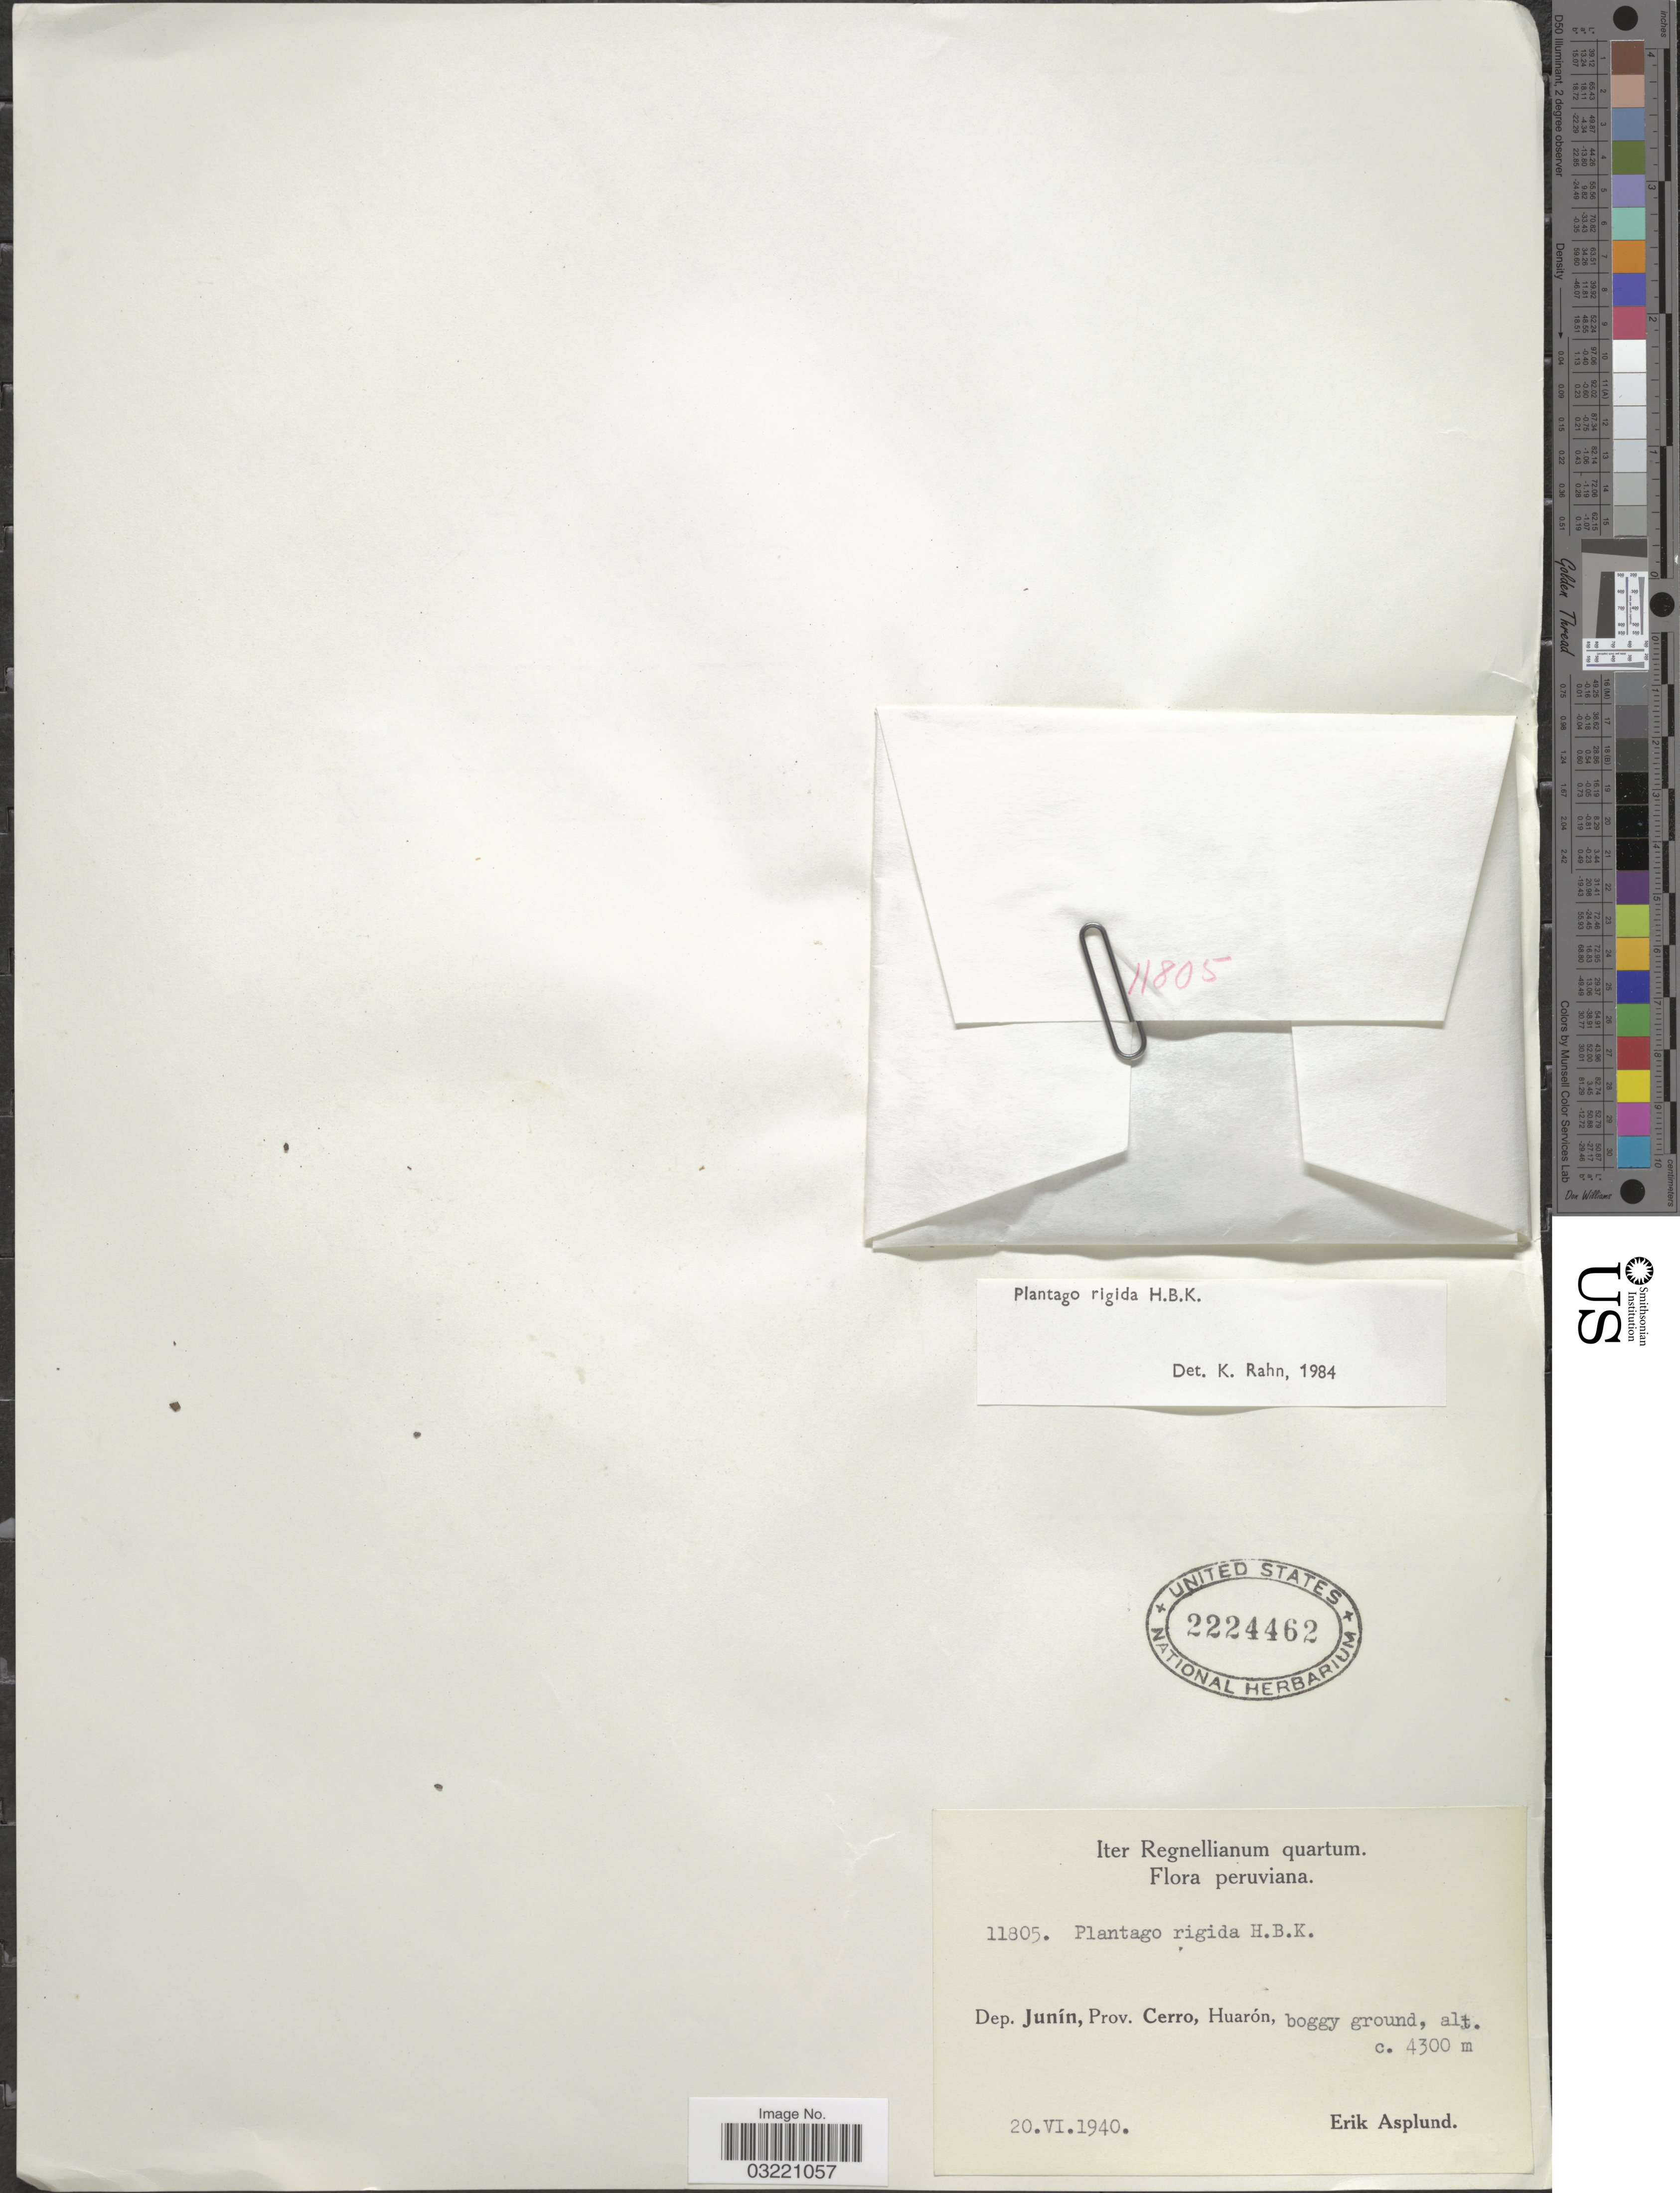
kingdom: Plantae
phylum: Tracheophyta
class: Magnoliopsida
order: Lamiales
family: Plantaginaceae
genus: Plantago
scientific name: Plantago rigida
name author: Kunth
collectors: E. Asplund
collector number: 11805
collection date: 1940-06-20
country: Peru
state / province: Junín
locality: Dep. Junín, Prov. Cerro, Huarón.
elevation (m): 4300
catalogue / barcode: US 2224462